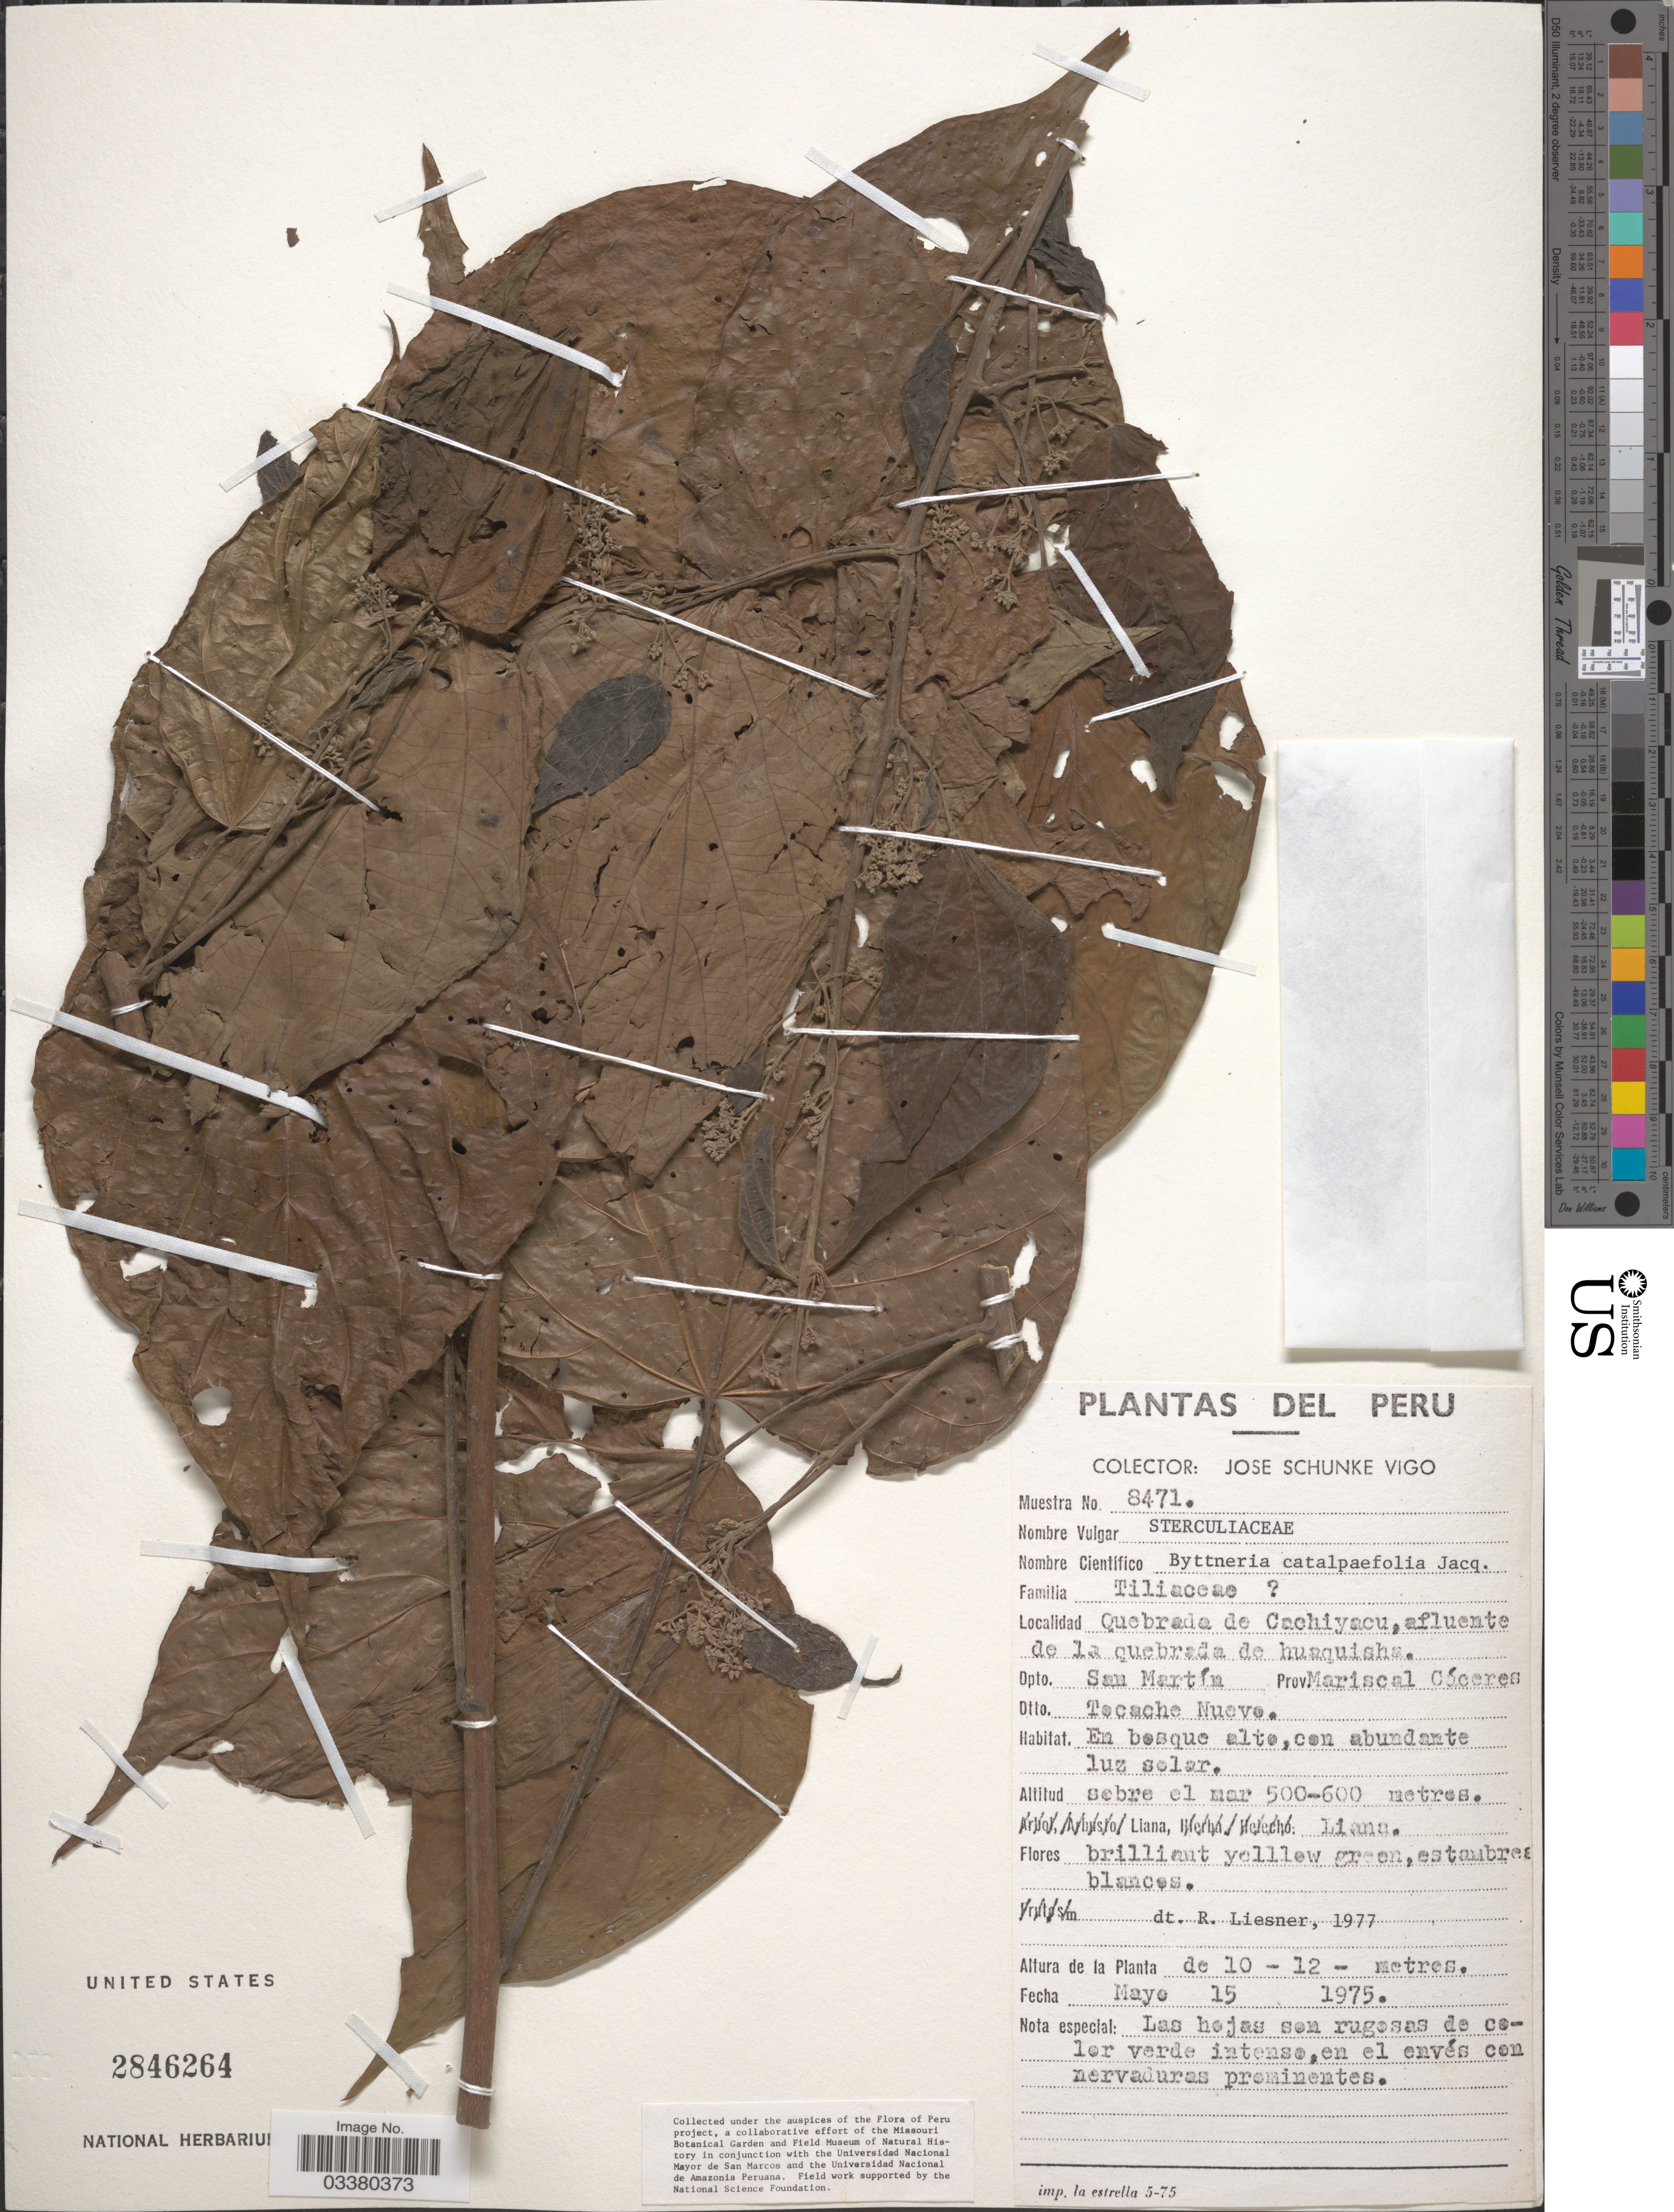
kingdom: Plantae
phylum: Tracheophyta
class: Magnoliopsida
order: Malvales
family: Malvaceae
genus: Byttneria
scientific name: Byttneria catalpifolia subsp. catalpifolia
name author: Jacq.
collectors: J. Schunke Vigo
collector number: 8471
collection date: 1975-05-15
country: Peru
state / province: San Martín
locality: Quebrada de Cachiyacu, afluente de la quebrada de huaquisha. Dpto. San Martín. Prov. Mariscal Cáceres. Dtto. Tocache Nuevo.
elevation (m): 500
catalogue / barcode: US 2846264